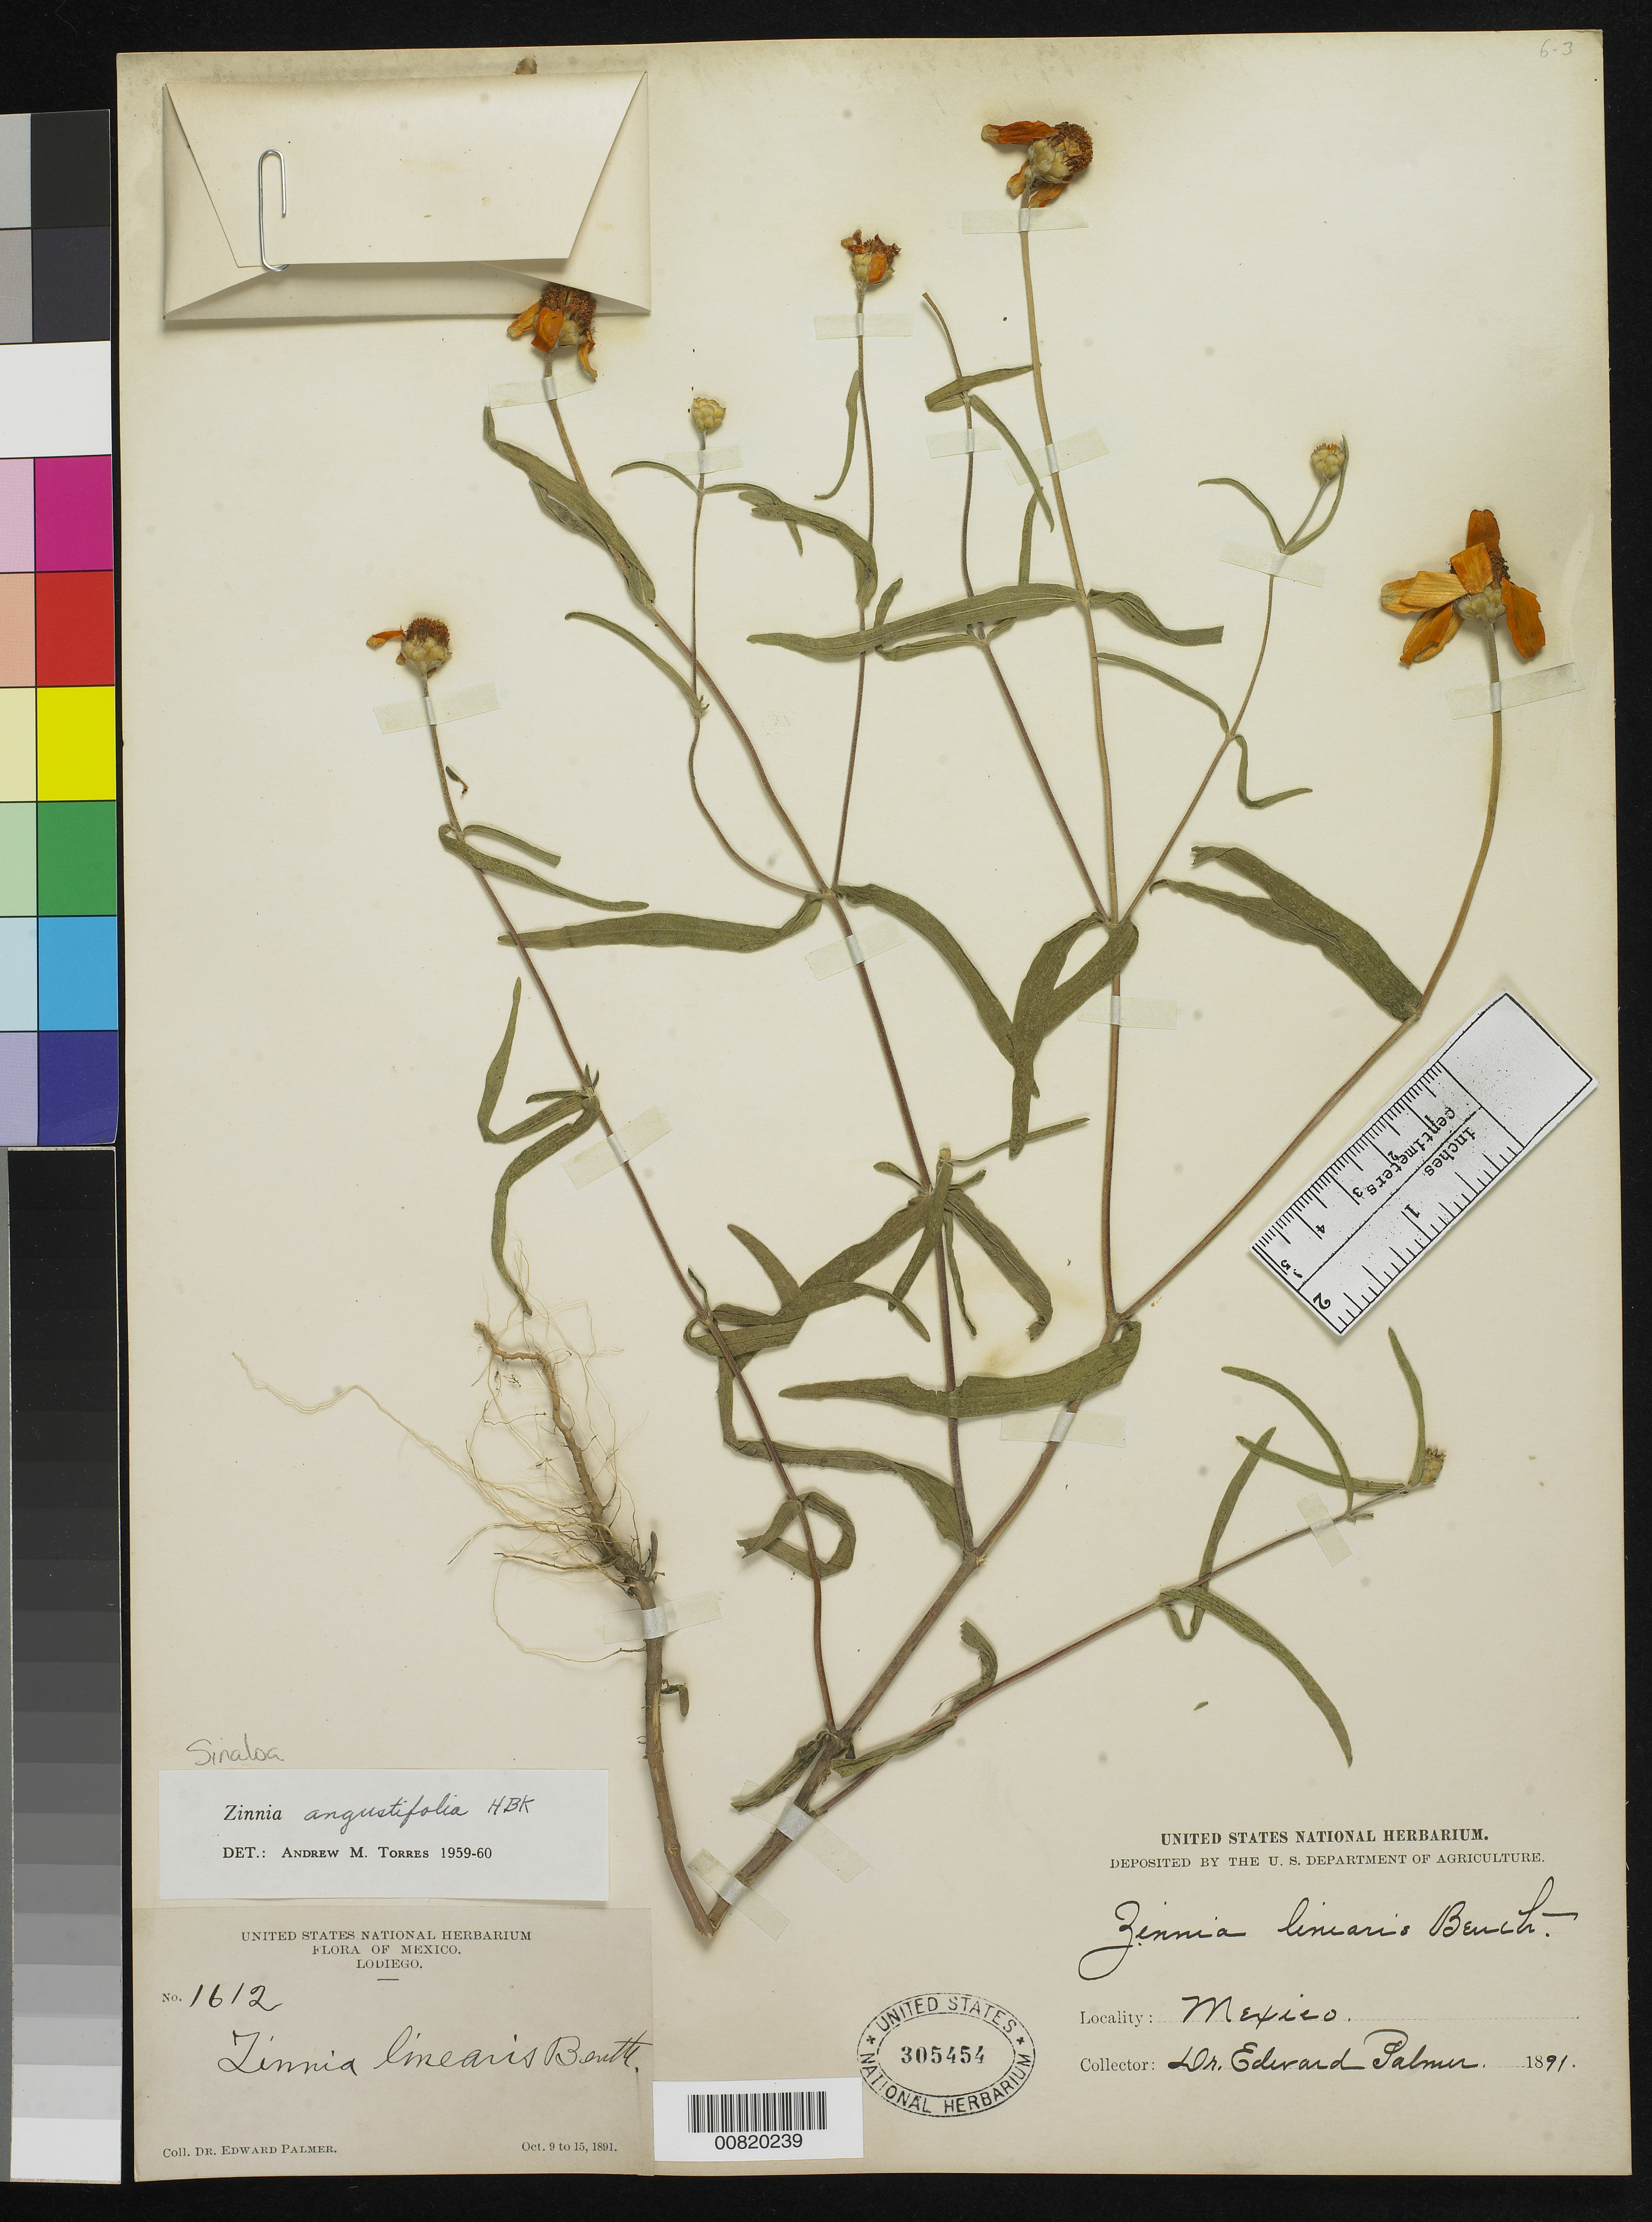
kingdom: Plantae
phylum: Tracheophyta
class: Magnoliopsida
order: Asterales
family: Asteraceae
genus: Zinnia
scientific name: Zinnia angustifolia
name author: Kunth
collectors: E. Palmer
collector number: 1612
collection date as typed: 09 Oct 1891 to 15 Oct 1891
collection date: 1891-10-09/1891-10-15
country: Mexico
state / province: Sinaloa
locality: Lodiego, Sinaloa.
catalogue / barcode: US 305454